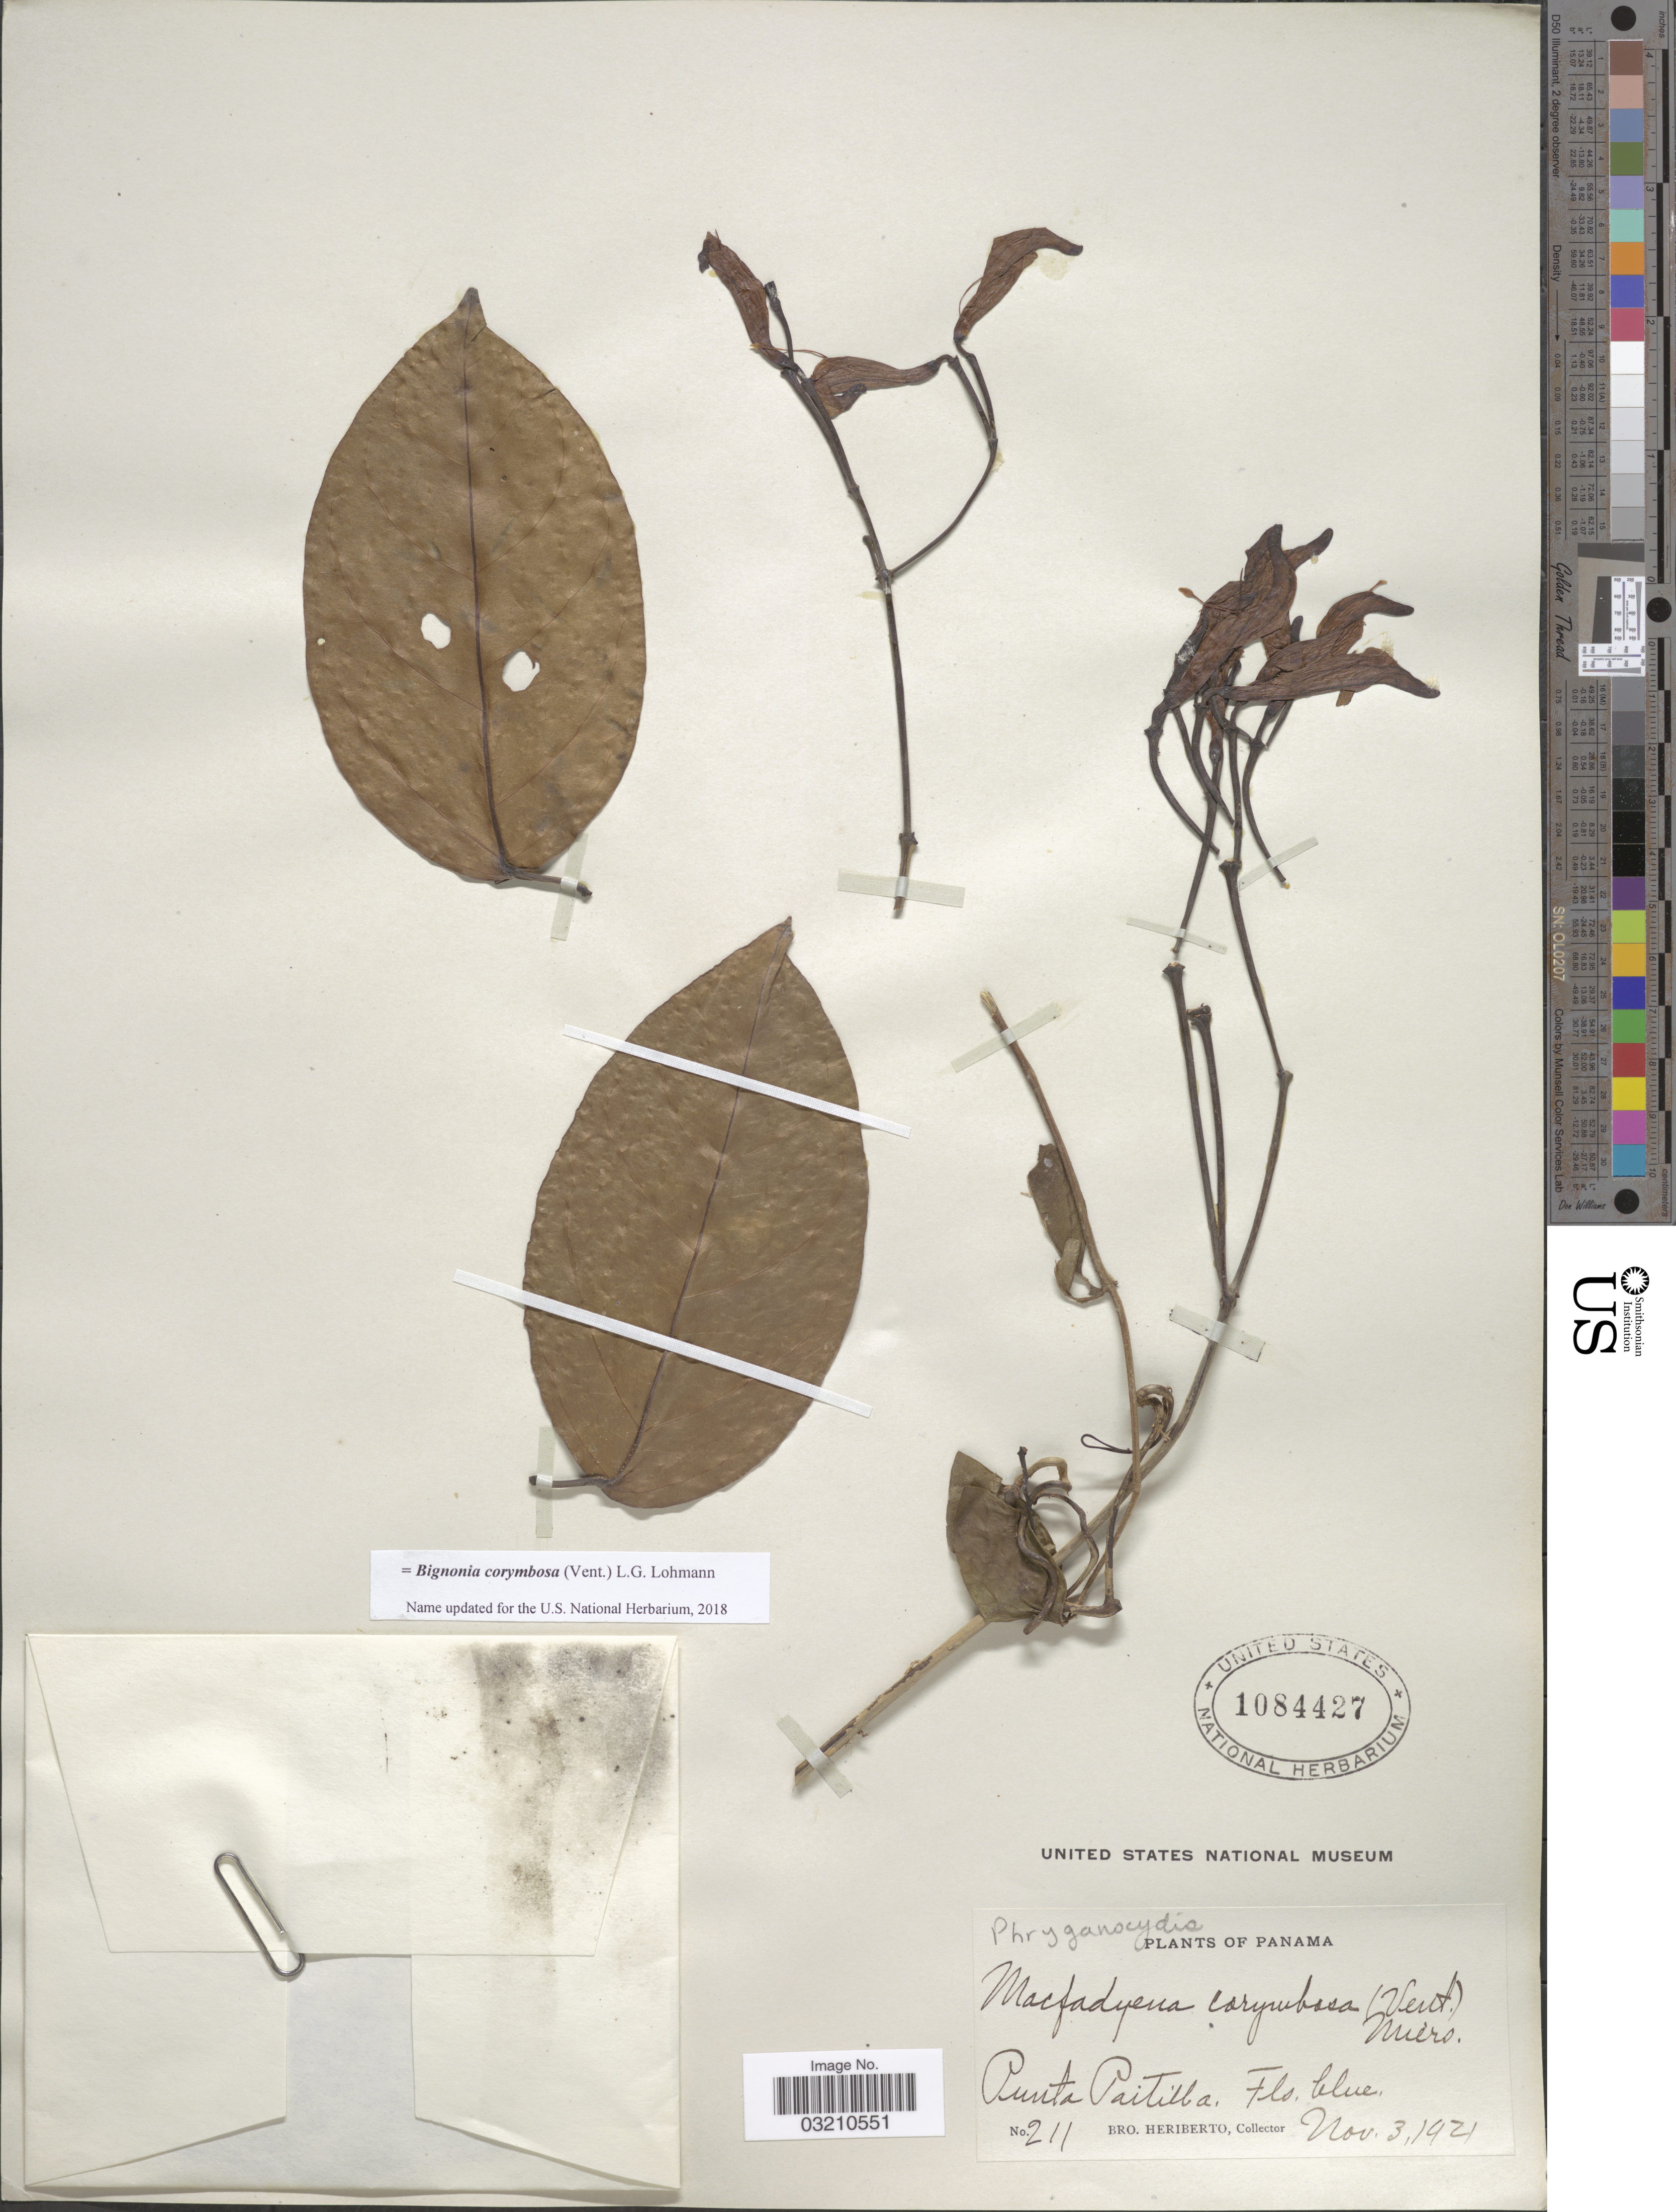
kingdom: Plantae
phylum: Tracheophyta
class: Magnoliopsida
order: Lamiales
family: Bignoniaceae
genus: Bignonia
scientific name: Bignonia corymbosa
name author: (Vent.) L.G. Lohmann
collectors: B. Heriberto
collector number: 211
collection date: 1921-11-03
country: Panama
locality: Punta Paitilla.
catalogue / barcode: US 1084427